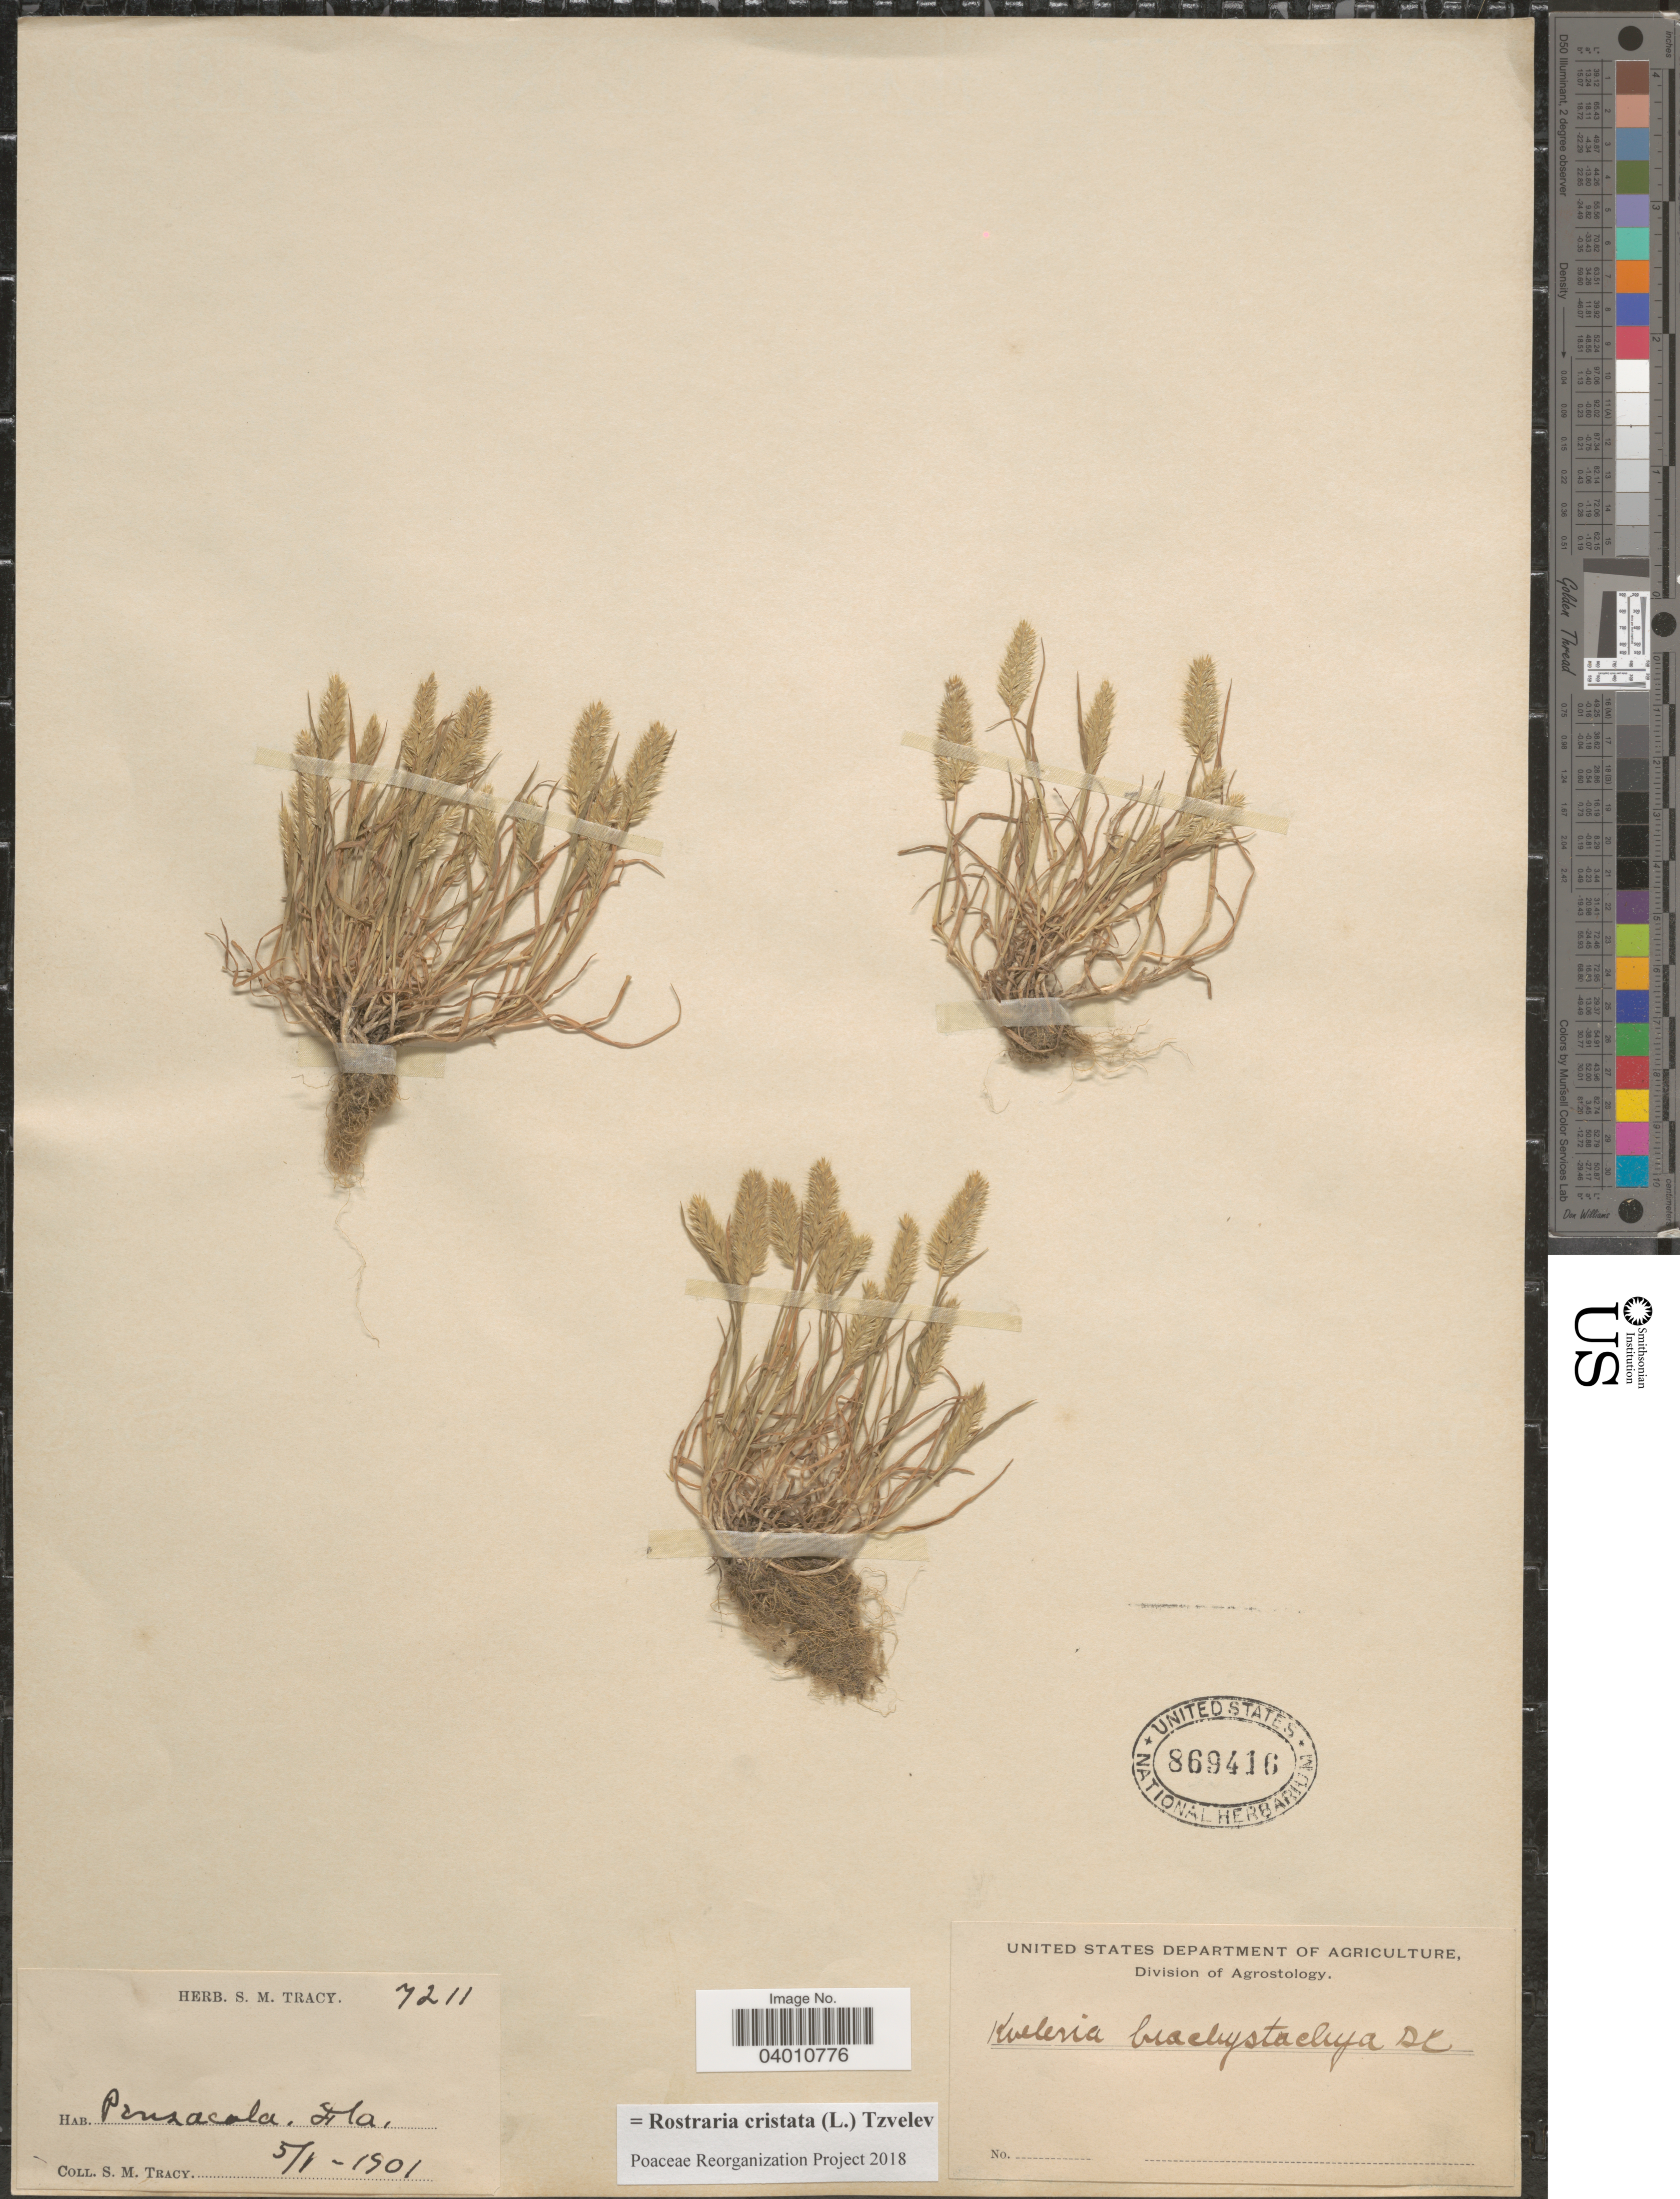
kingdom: Plantae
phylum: Tracheophyta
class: Liliopsida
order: Poales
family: Poaceae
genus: Rostraria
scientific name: Rostraria cristata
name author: (L.) Tzvelev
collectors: S. M. Tracy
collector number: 7211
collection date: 1901-01-05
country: United States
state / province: Florida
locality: Pensacola.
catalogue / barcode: US 869416